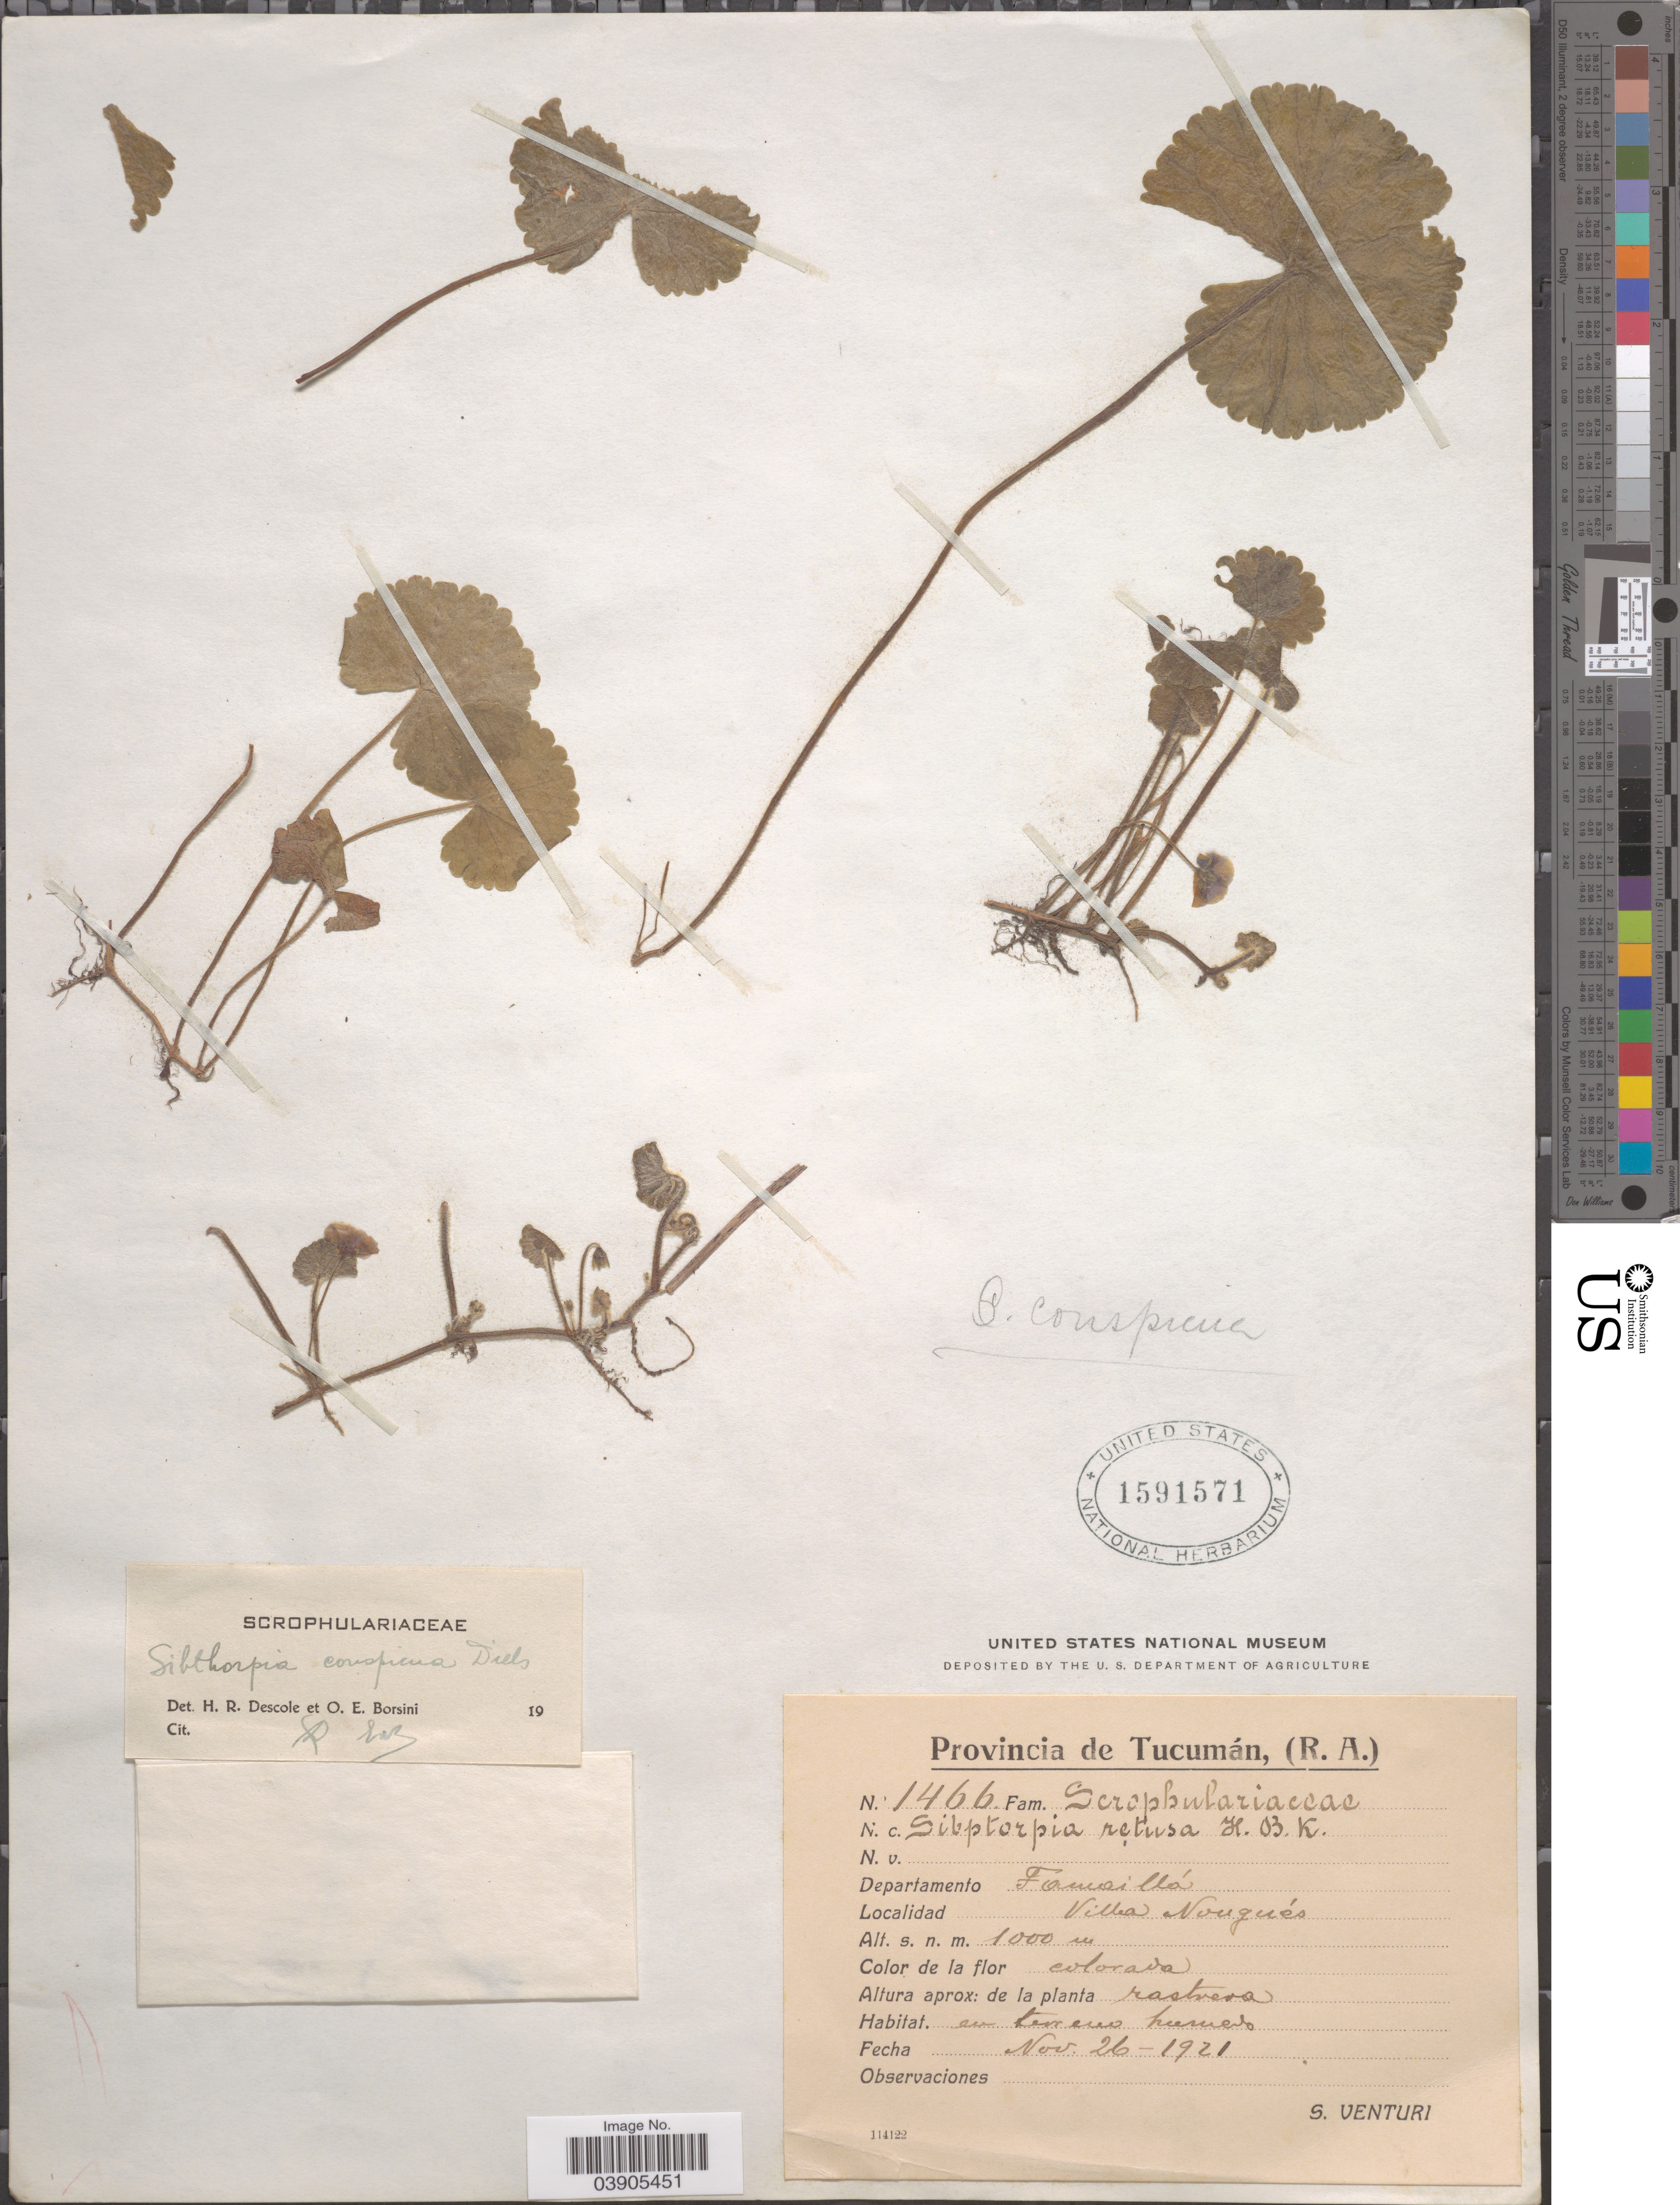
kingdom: Plantae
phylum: Tracheophyta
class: Magnoliopsida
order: Lamiales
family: Plantaginaceae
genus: Sibthorpia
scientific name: Sibthorpia conspicua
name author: Diels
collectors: S. Venturi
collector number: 1466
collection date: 1921-11-26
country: Argentina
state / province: Tucuman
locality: Departamento Famaillá. Villa Nougués.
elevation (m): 1000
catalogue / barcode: US 1591571